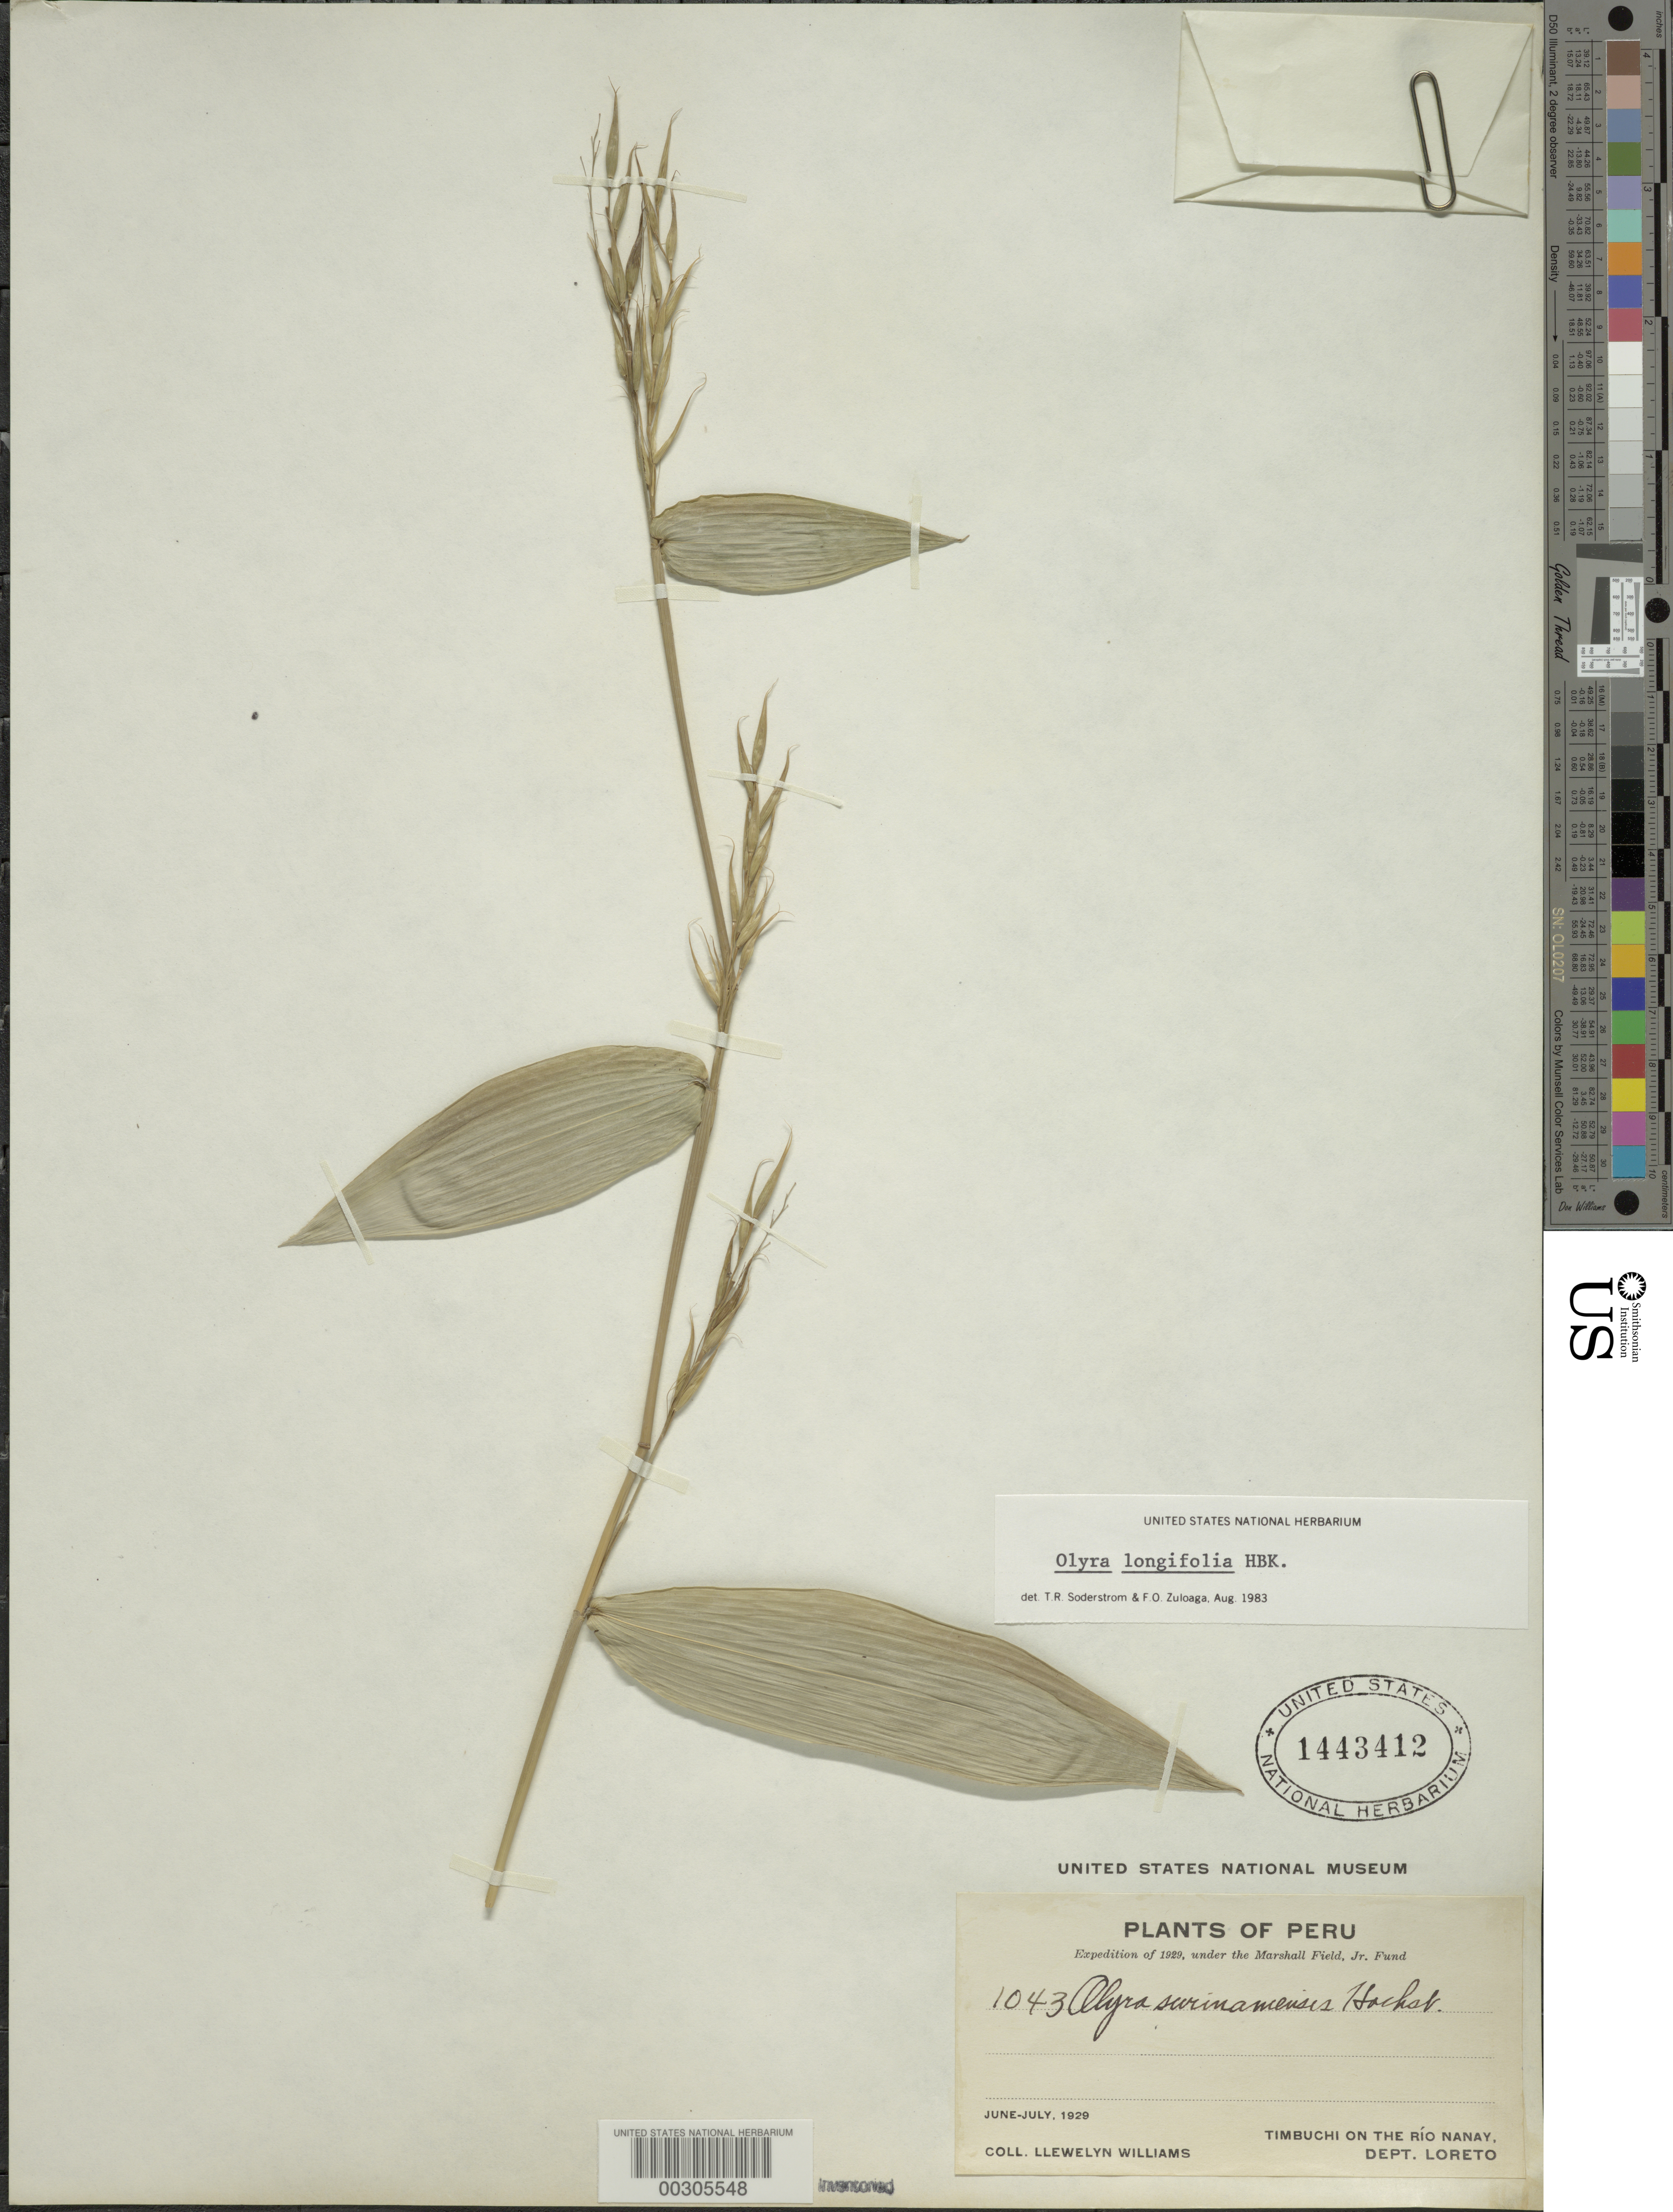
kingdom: Plantae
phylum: Tracheophyta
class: Liliopsida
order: Poales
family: Poaceae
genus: Olyra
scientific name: Olyra longifolia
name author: Kunth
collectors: Ll. Williams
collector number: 1043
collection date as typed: Jun 1929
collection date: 1929-06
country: Peru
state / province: Loreto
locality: Rio nanay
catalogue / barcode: US 1443412